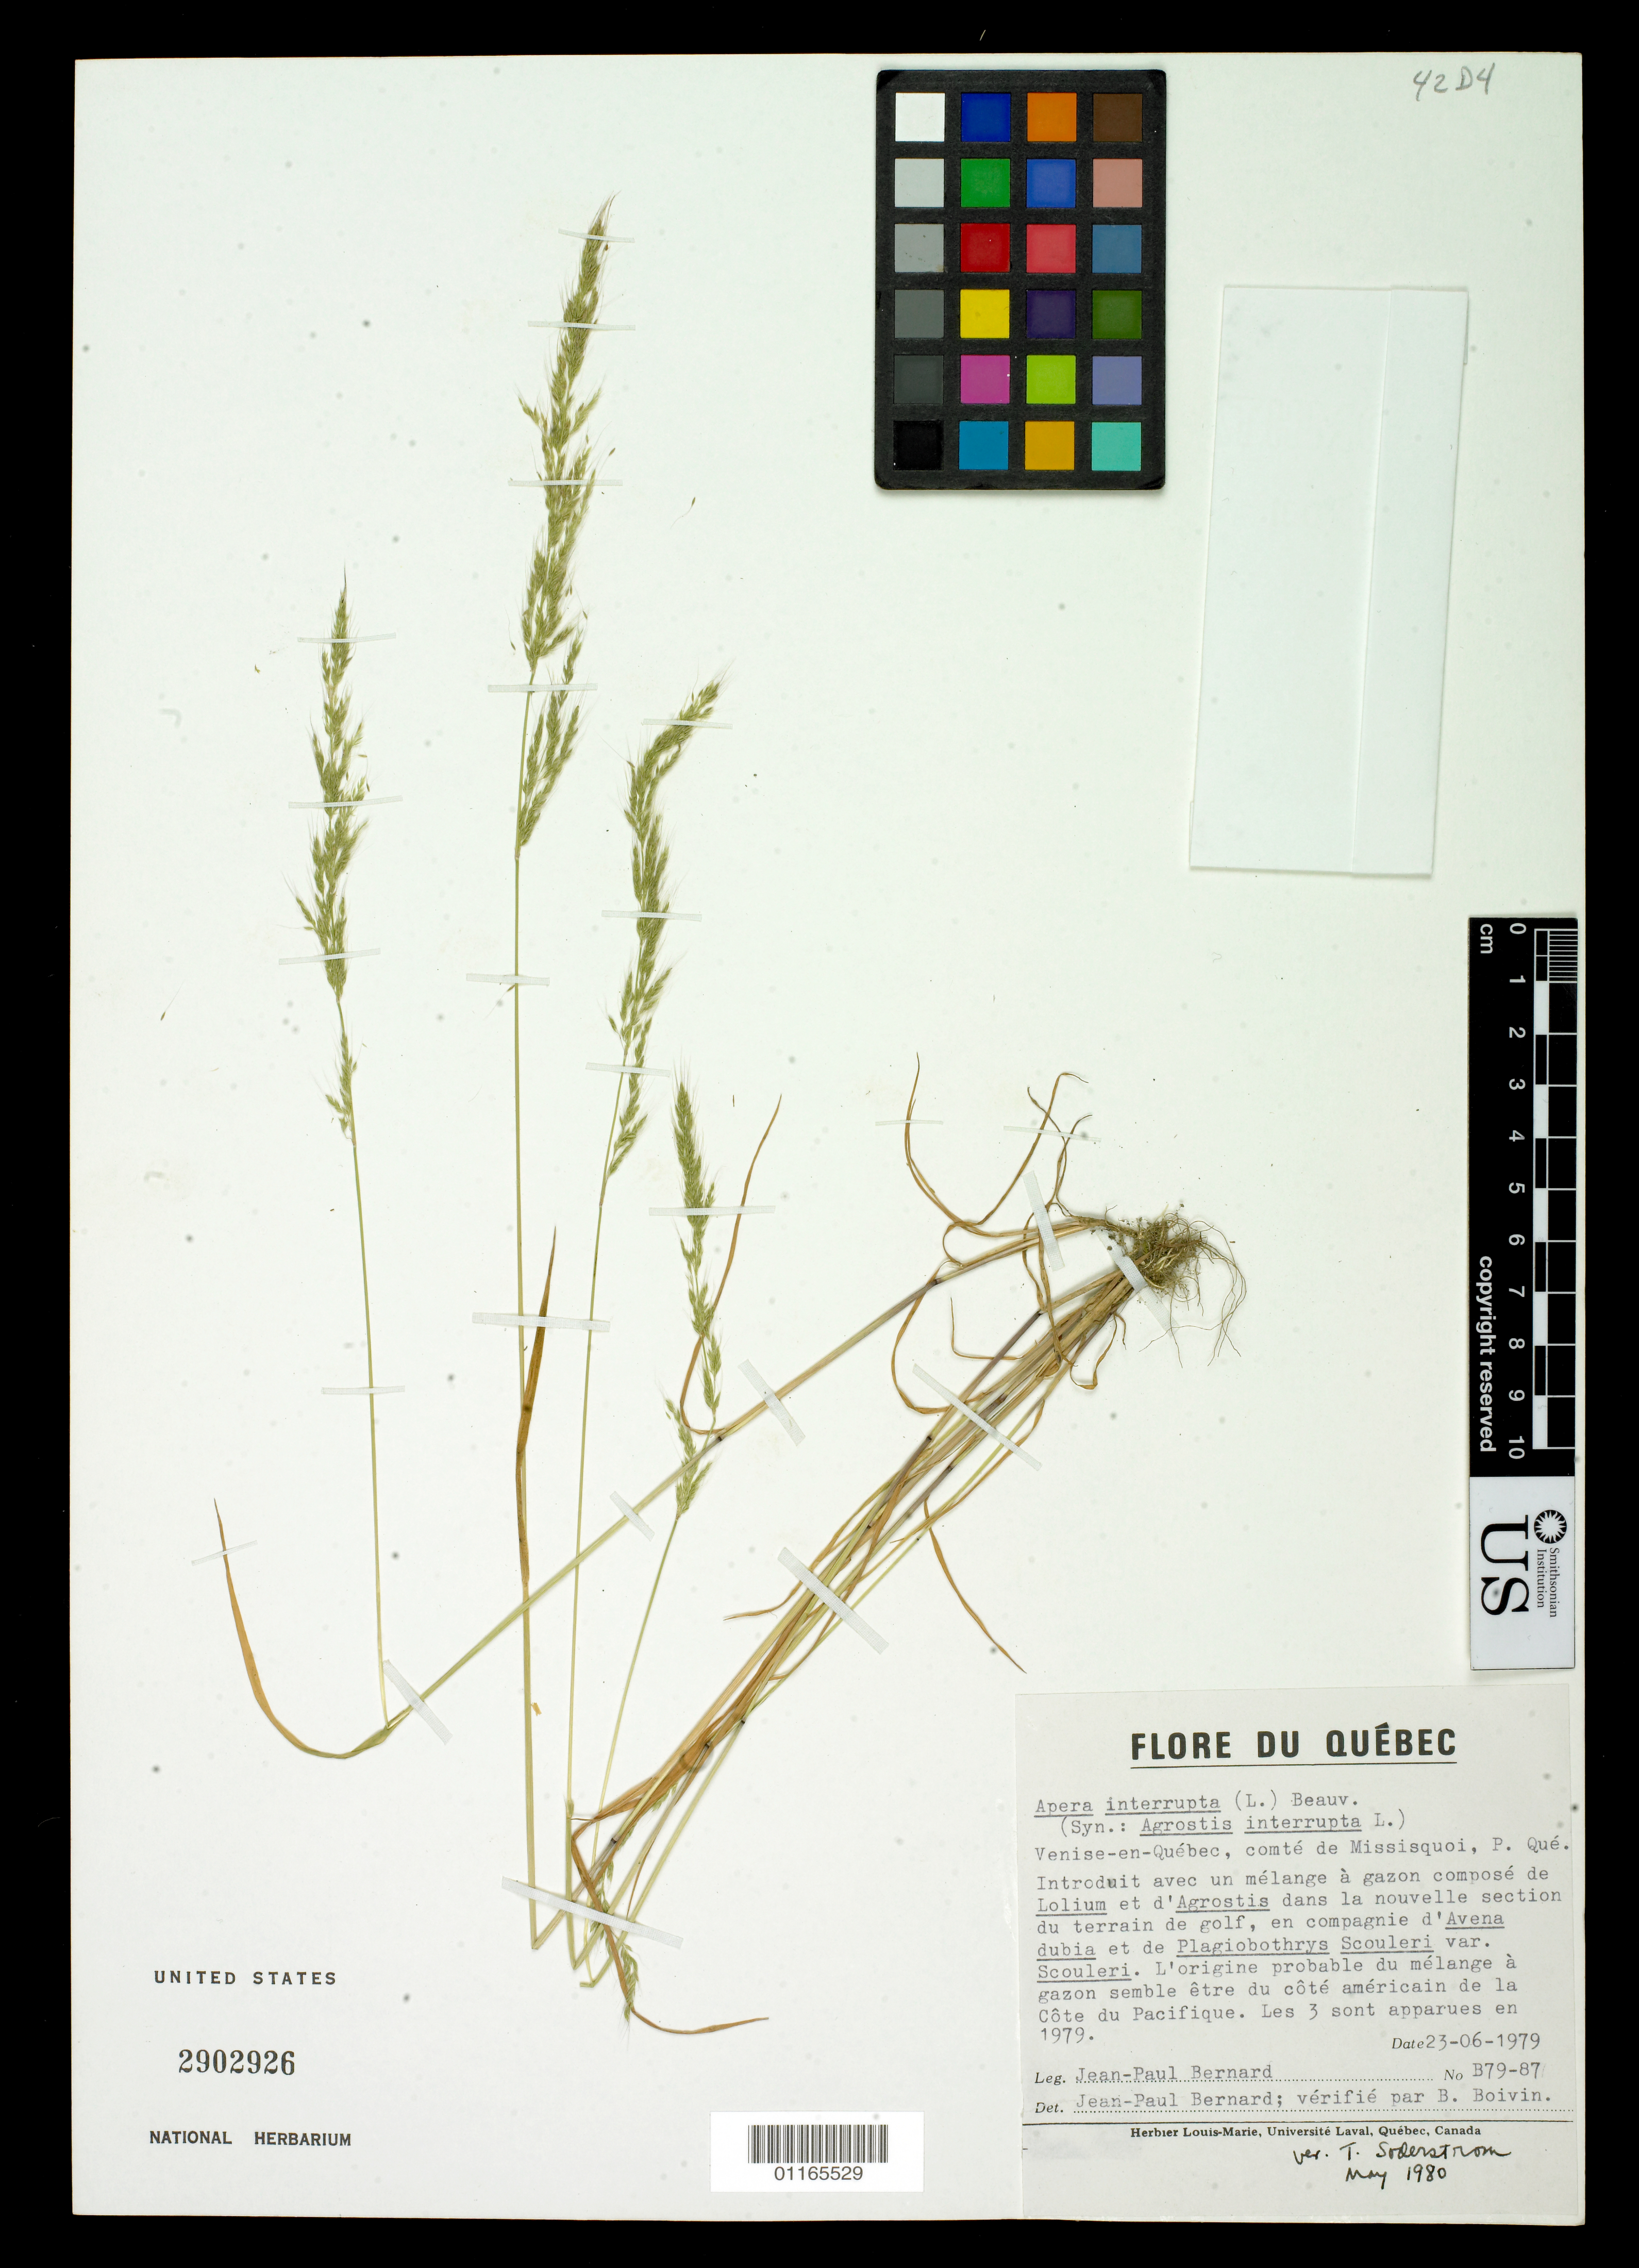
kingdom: Plantae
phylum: Tracheophyta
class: Liliopsida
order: Poales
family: Poaceae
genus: Apera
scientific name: Apera interrupta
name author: (L.) P. Beauv.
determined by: Bernard, J. P.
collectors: J.-P. Bernard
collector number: B79-87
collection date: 1979-06-23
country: Canada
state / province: Quebec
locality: Venise-en-Quebec, comte de Missisquoi, P. Que.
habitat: introduit avec un melange a gazon compose de Lolium et d'Agrostis dans la nouvelle section du terrain de golf, en compagnie d'Avena dubia et de Plagiobothrys scouleri var. scouleri. L'origine probable du melange a gazon semble etre du cote americain de la cote du pacifique.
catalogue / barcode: US 2902926